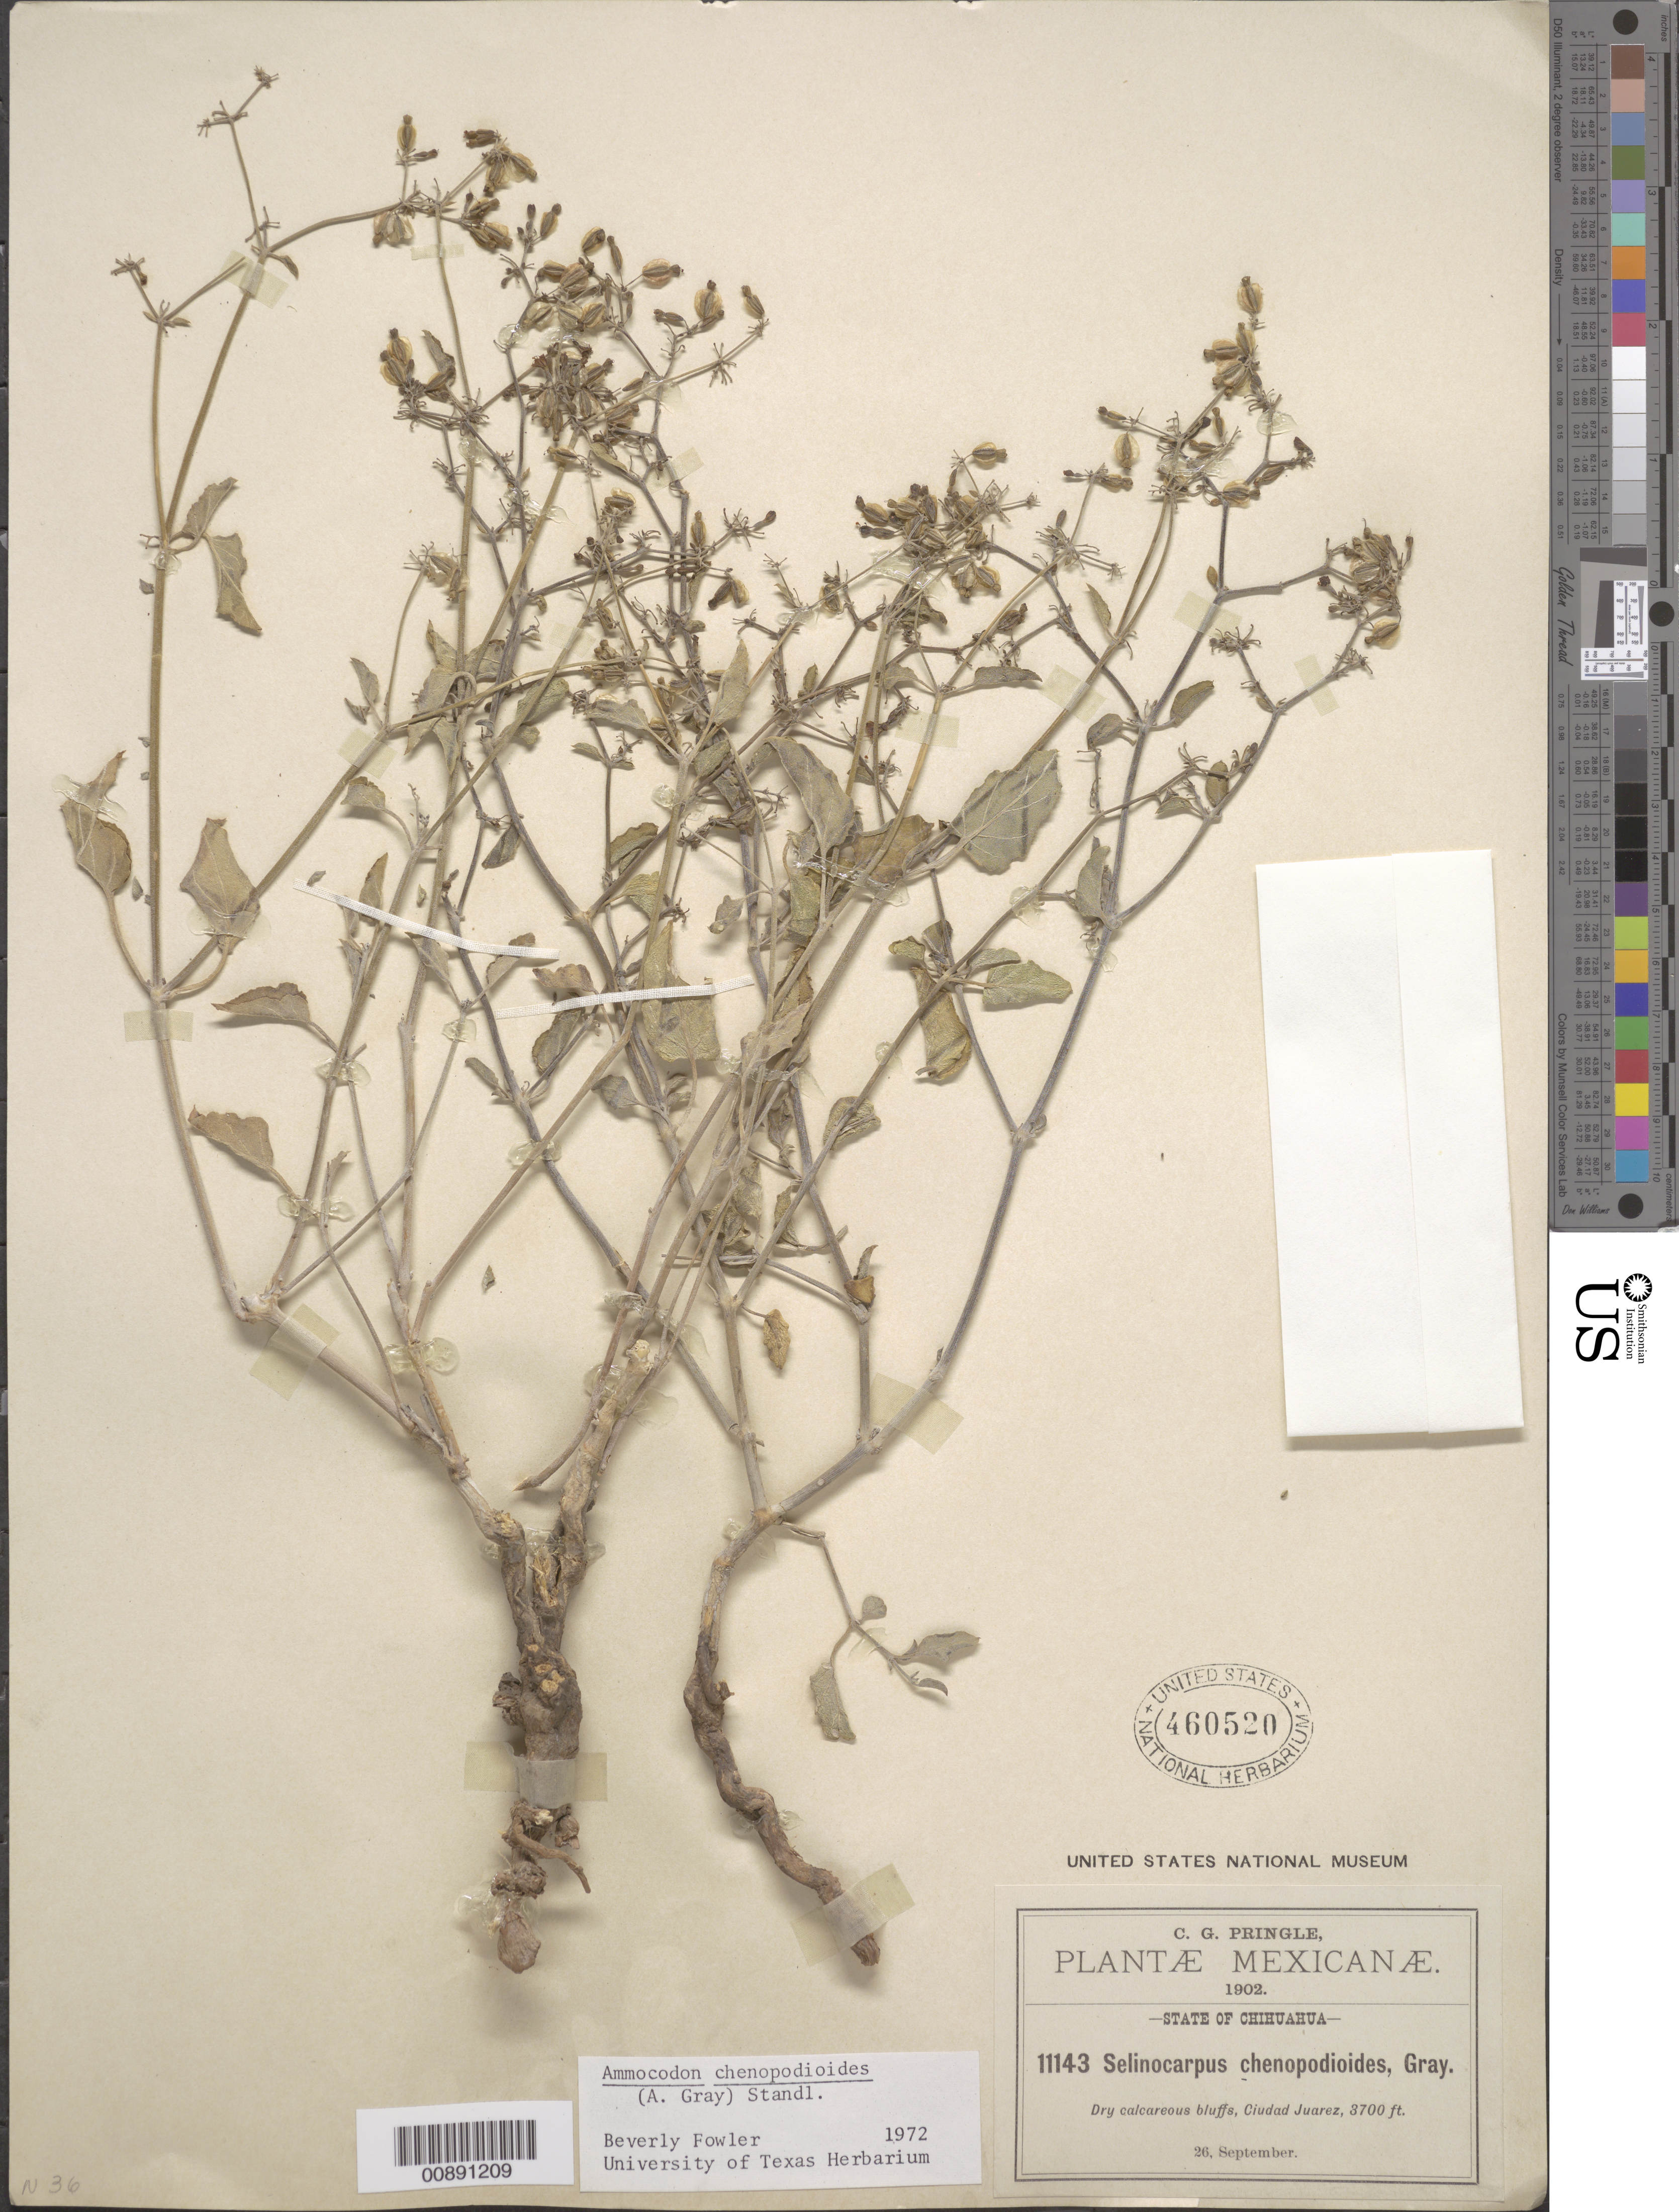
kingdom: Plantae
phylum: Tracheophyta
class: Magnoliopsida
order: Caryophyllales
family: Nyctaginaceae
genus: Acleisanthes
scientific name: Acleisanthes chenopodioides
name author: (A. Gray) R.A. Levin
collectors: C. G. Pringle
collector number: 11143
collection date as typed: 26 Sep 1902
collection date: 1902-09-26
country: Mexico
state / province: Chihuahua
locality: Ciudad Juárez, Chihuahua.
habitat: Dry calcareous bluffs.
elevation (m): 1128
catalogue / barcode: US 460520